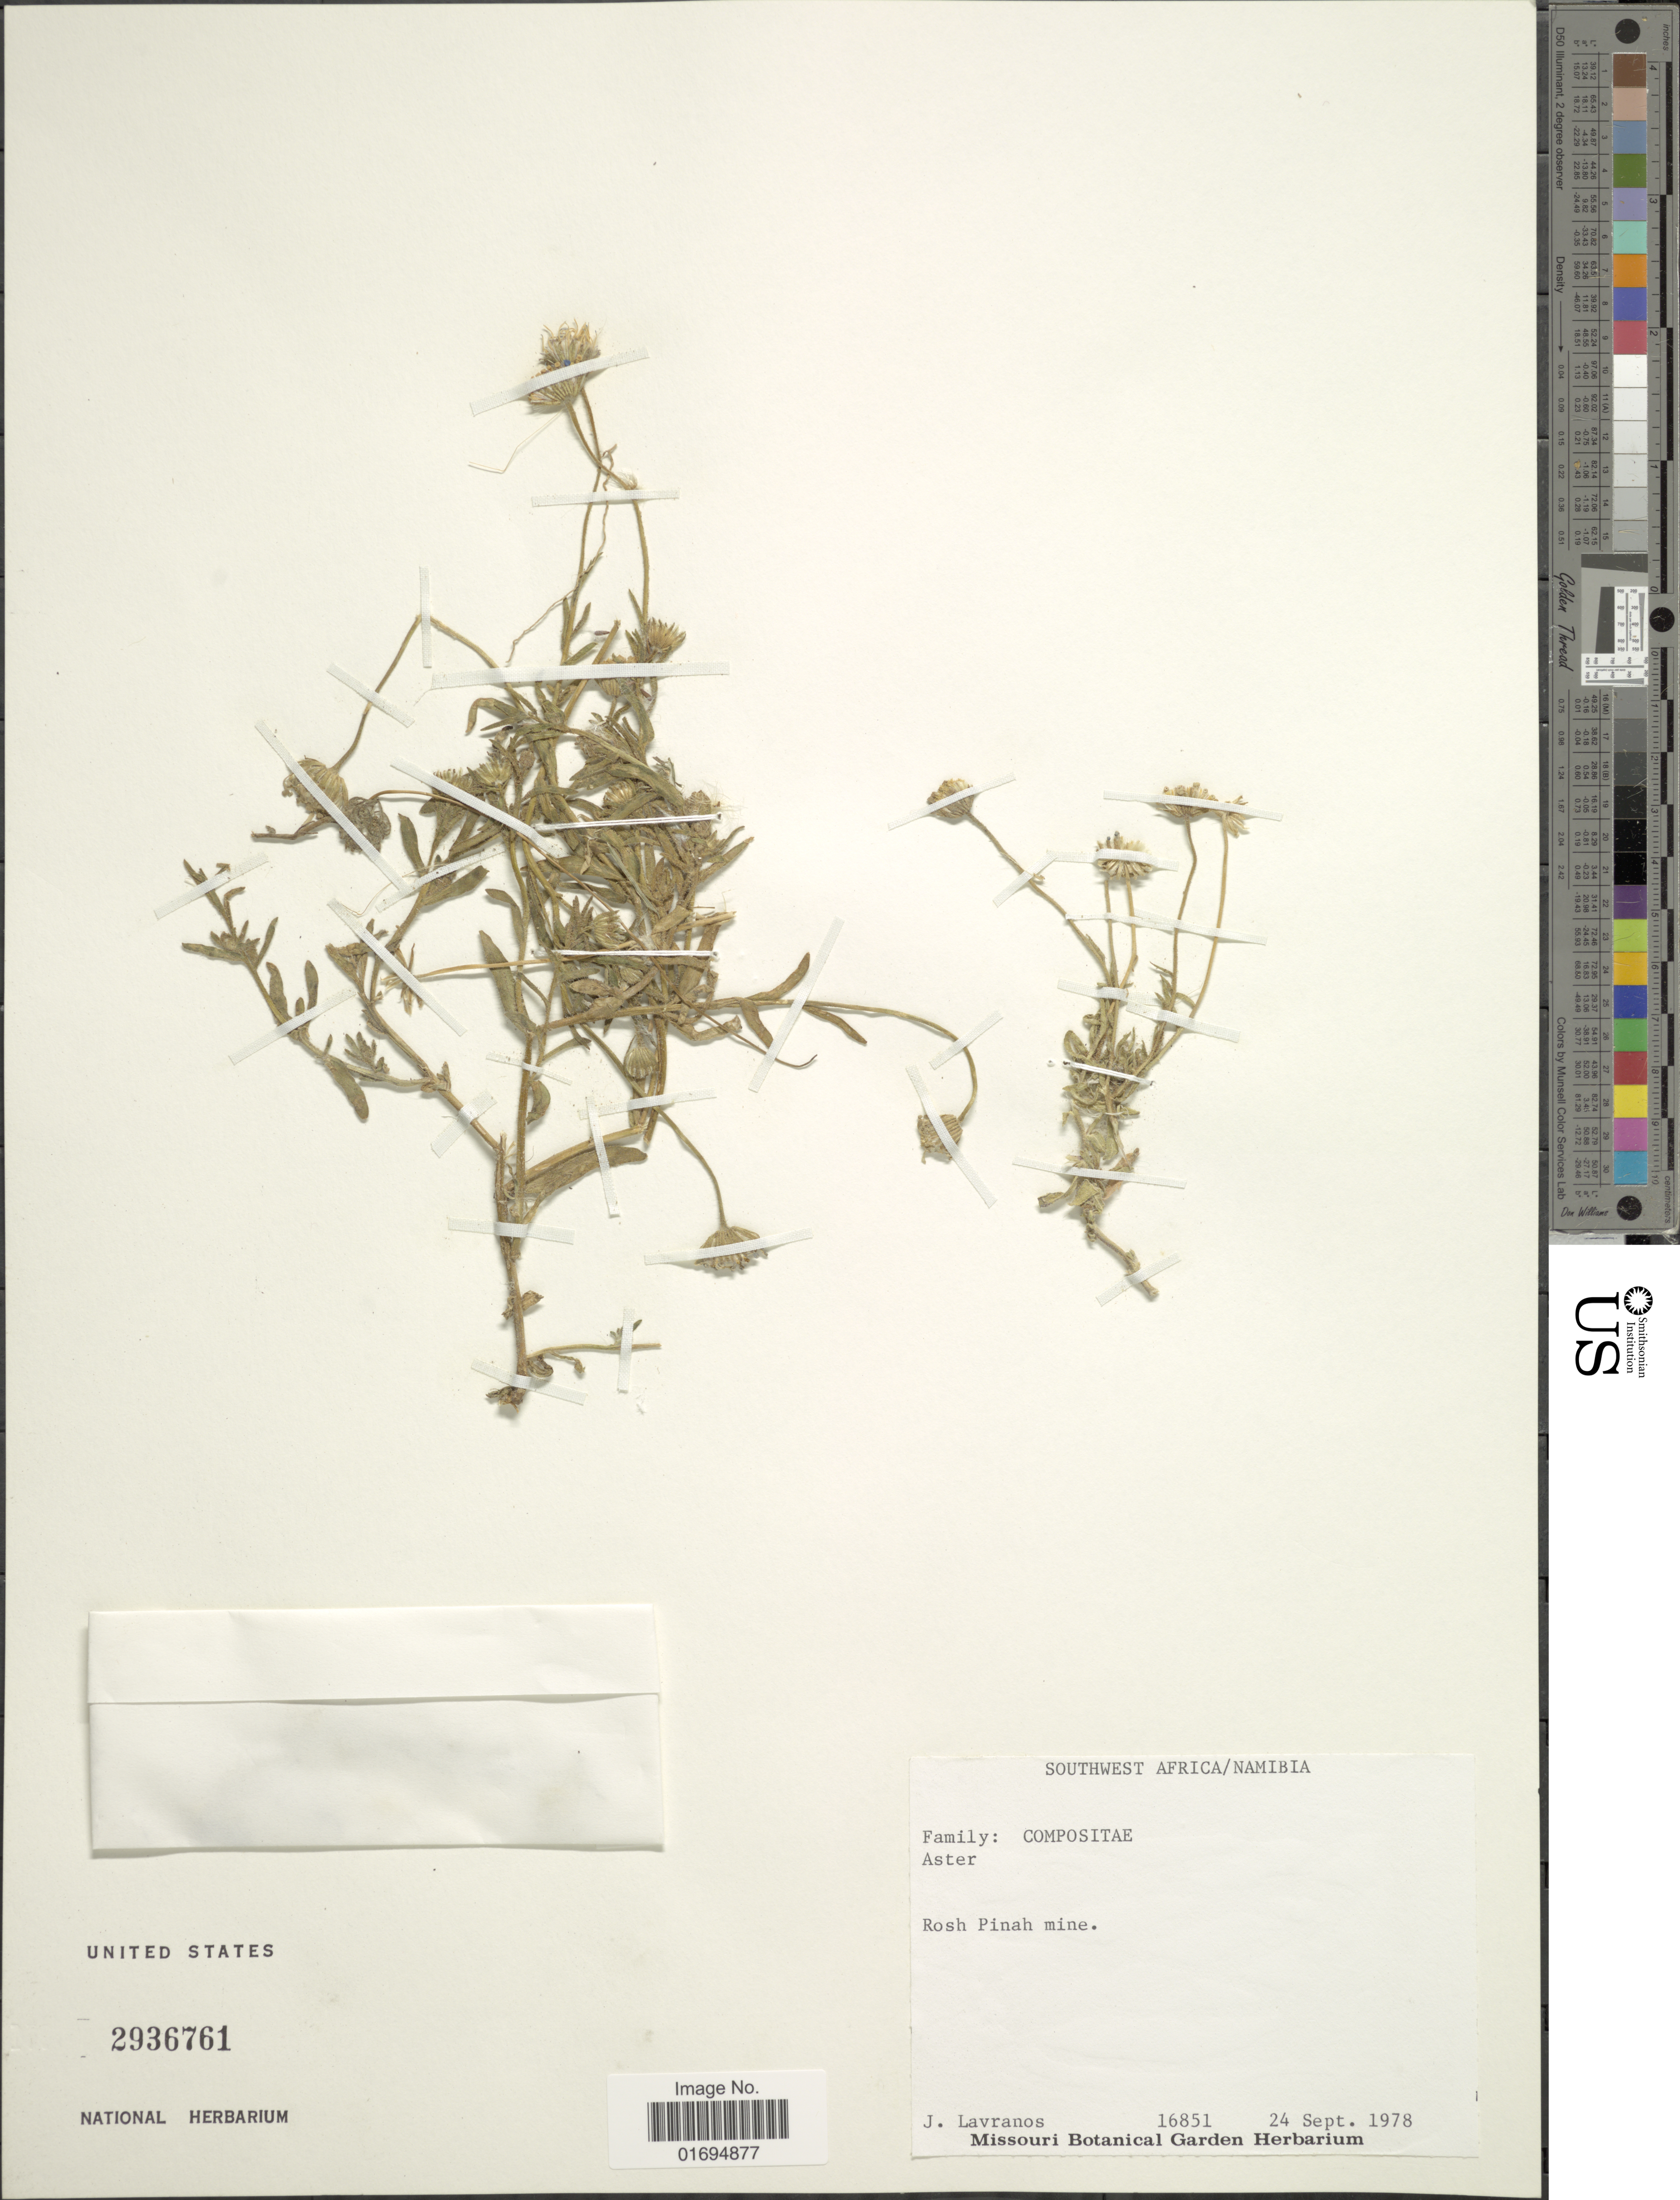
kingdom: Plantae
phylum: Tracheophyta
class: Magnoliopsida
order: Asterales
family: Asteraceae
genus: Felicia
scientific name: Felicia sp.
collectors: J. Lavranos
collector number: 16851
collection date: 1978-09-24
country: Namibia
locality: Southwest Africa, Rosh Pinah mine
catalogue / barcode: US 2936761